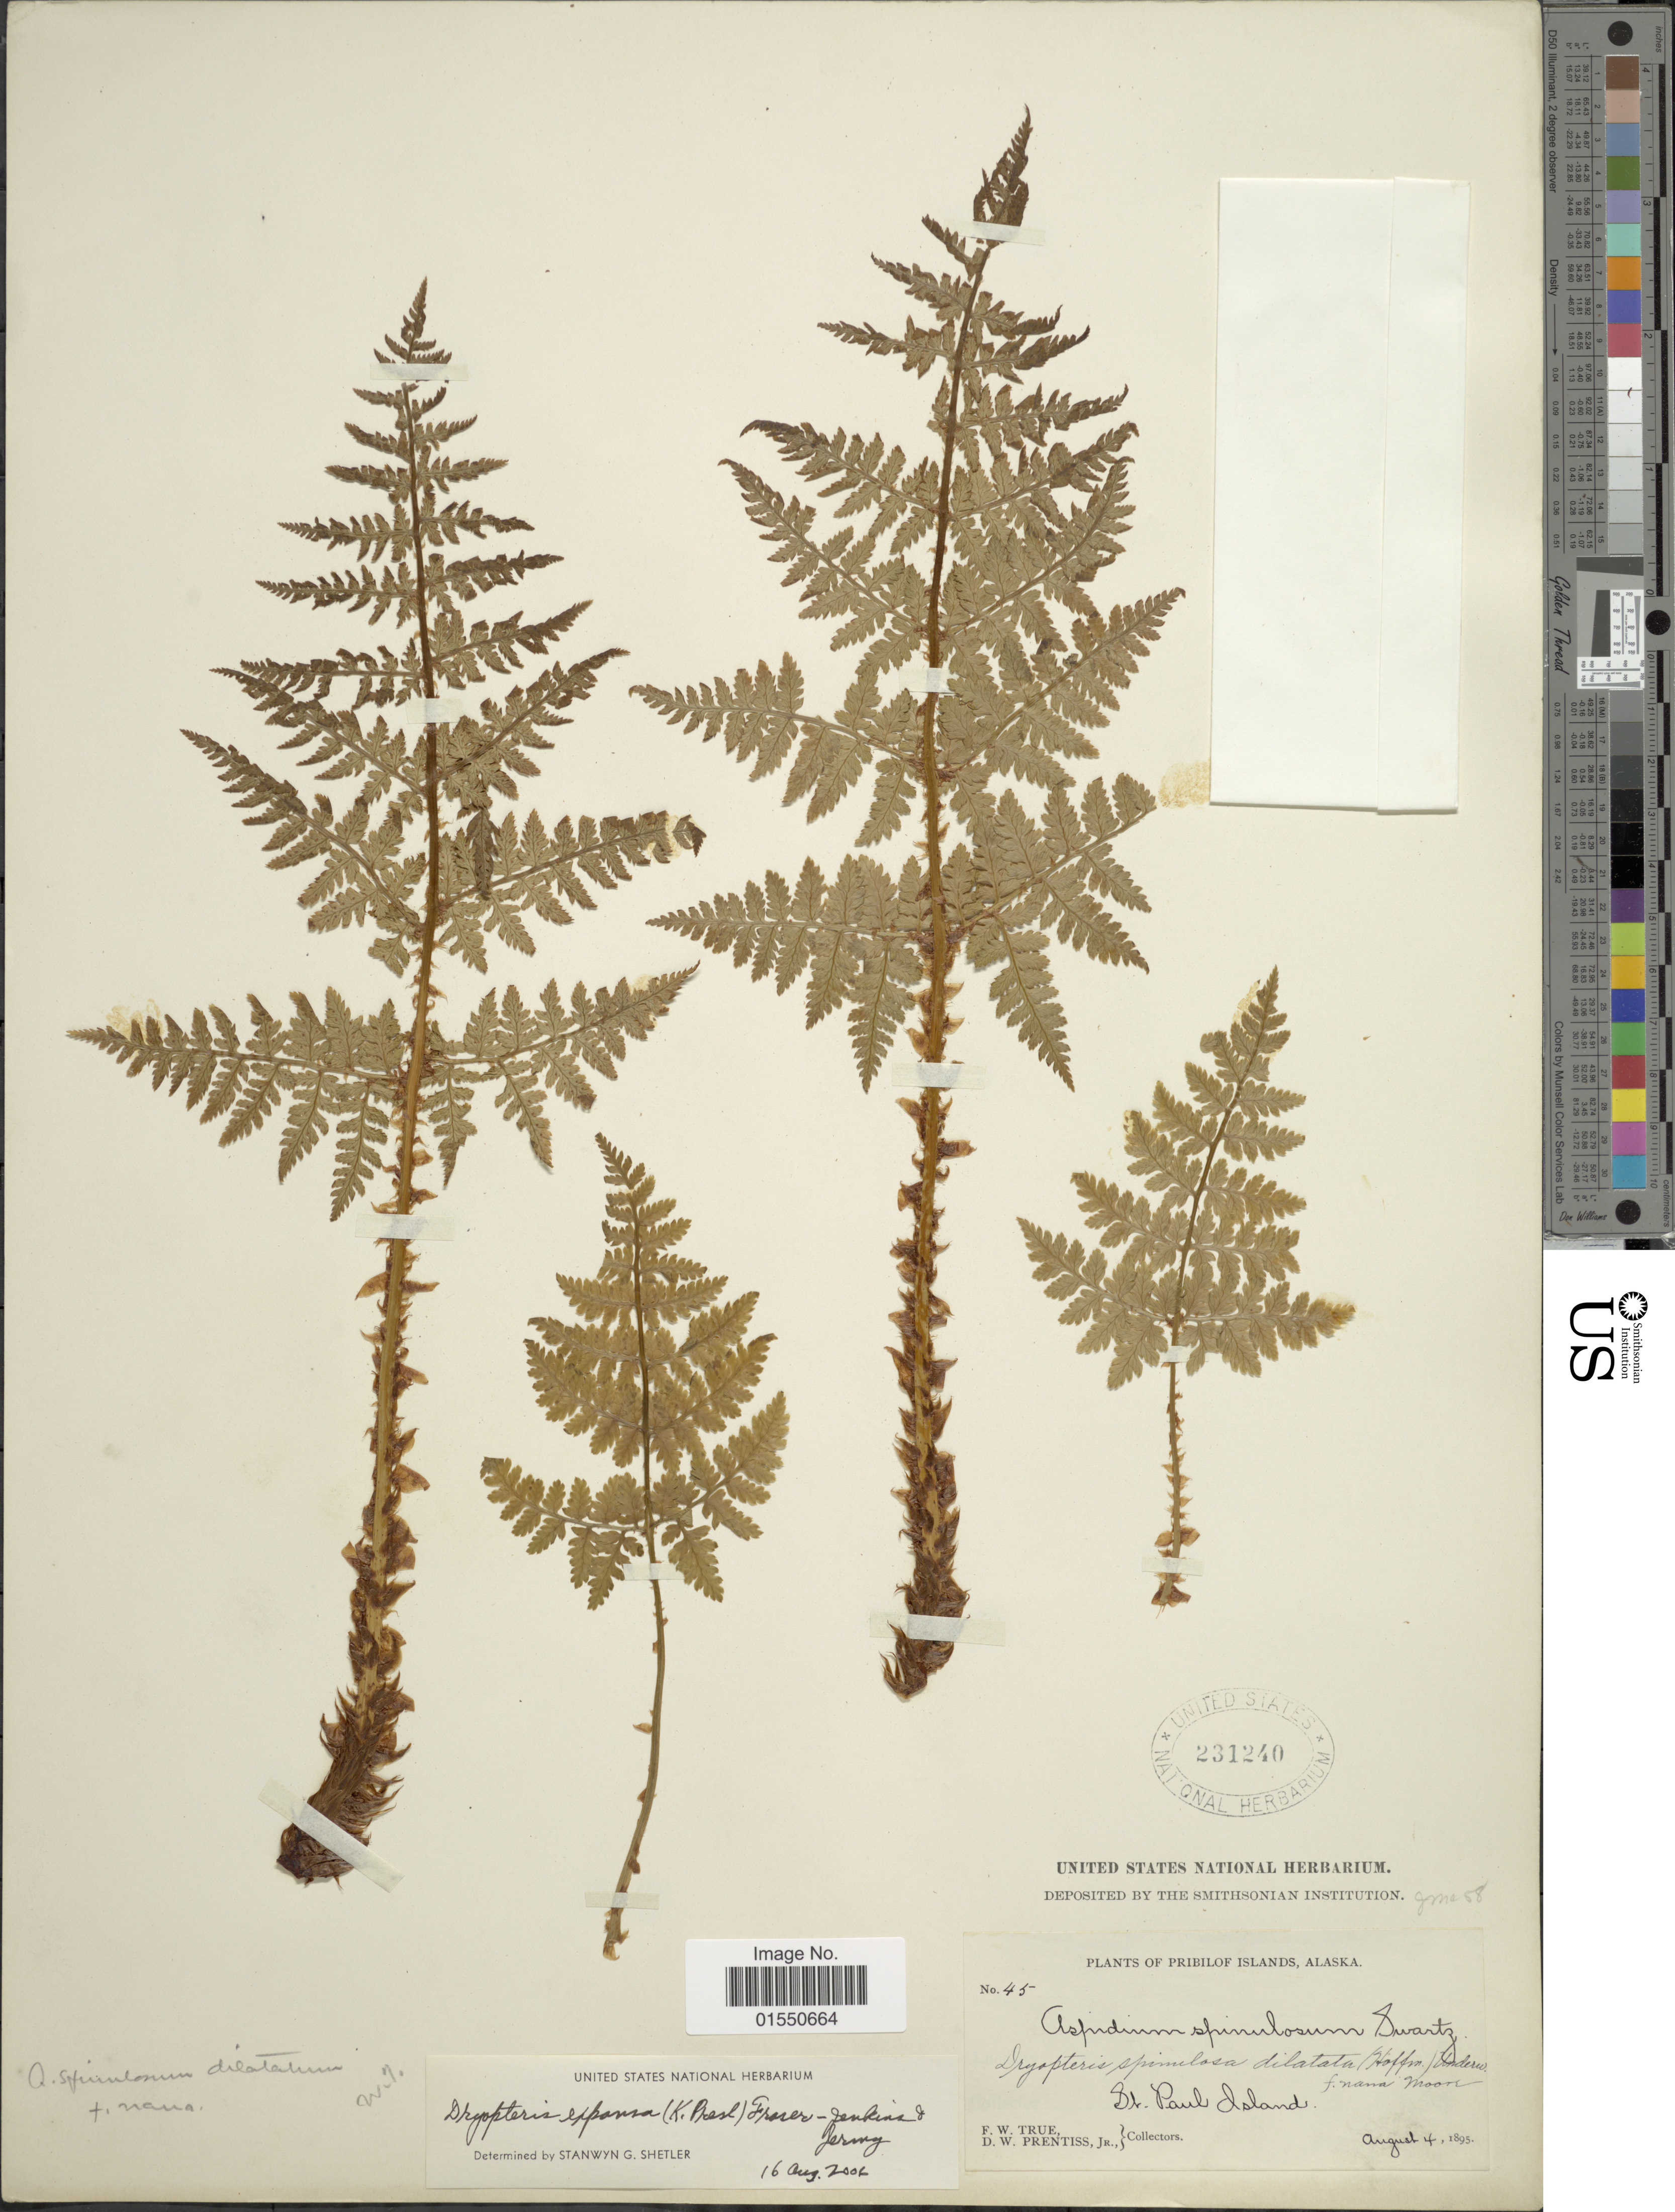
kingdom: Plantae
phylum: Tracheophyta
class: Polypodiopsida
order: Polypodiales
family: Dryopteridaceae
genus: Dryopteris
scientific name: Dryopteris expansa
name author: (C. Presl) Fraser-Jenk. & Jermy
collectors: F. True & D. Prentiss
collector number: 45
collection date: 1895-08-04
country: United States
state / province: Alaska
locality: Pribilof Islands, St. Paul Island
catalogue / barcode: US 231240